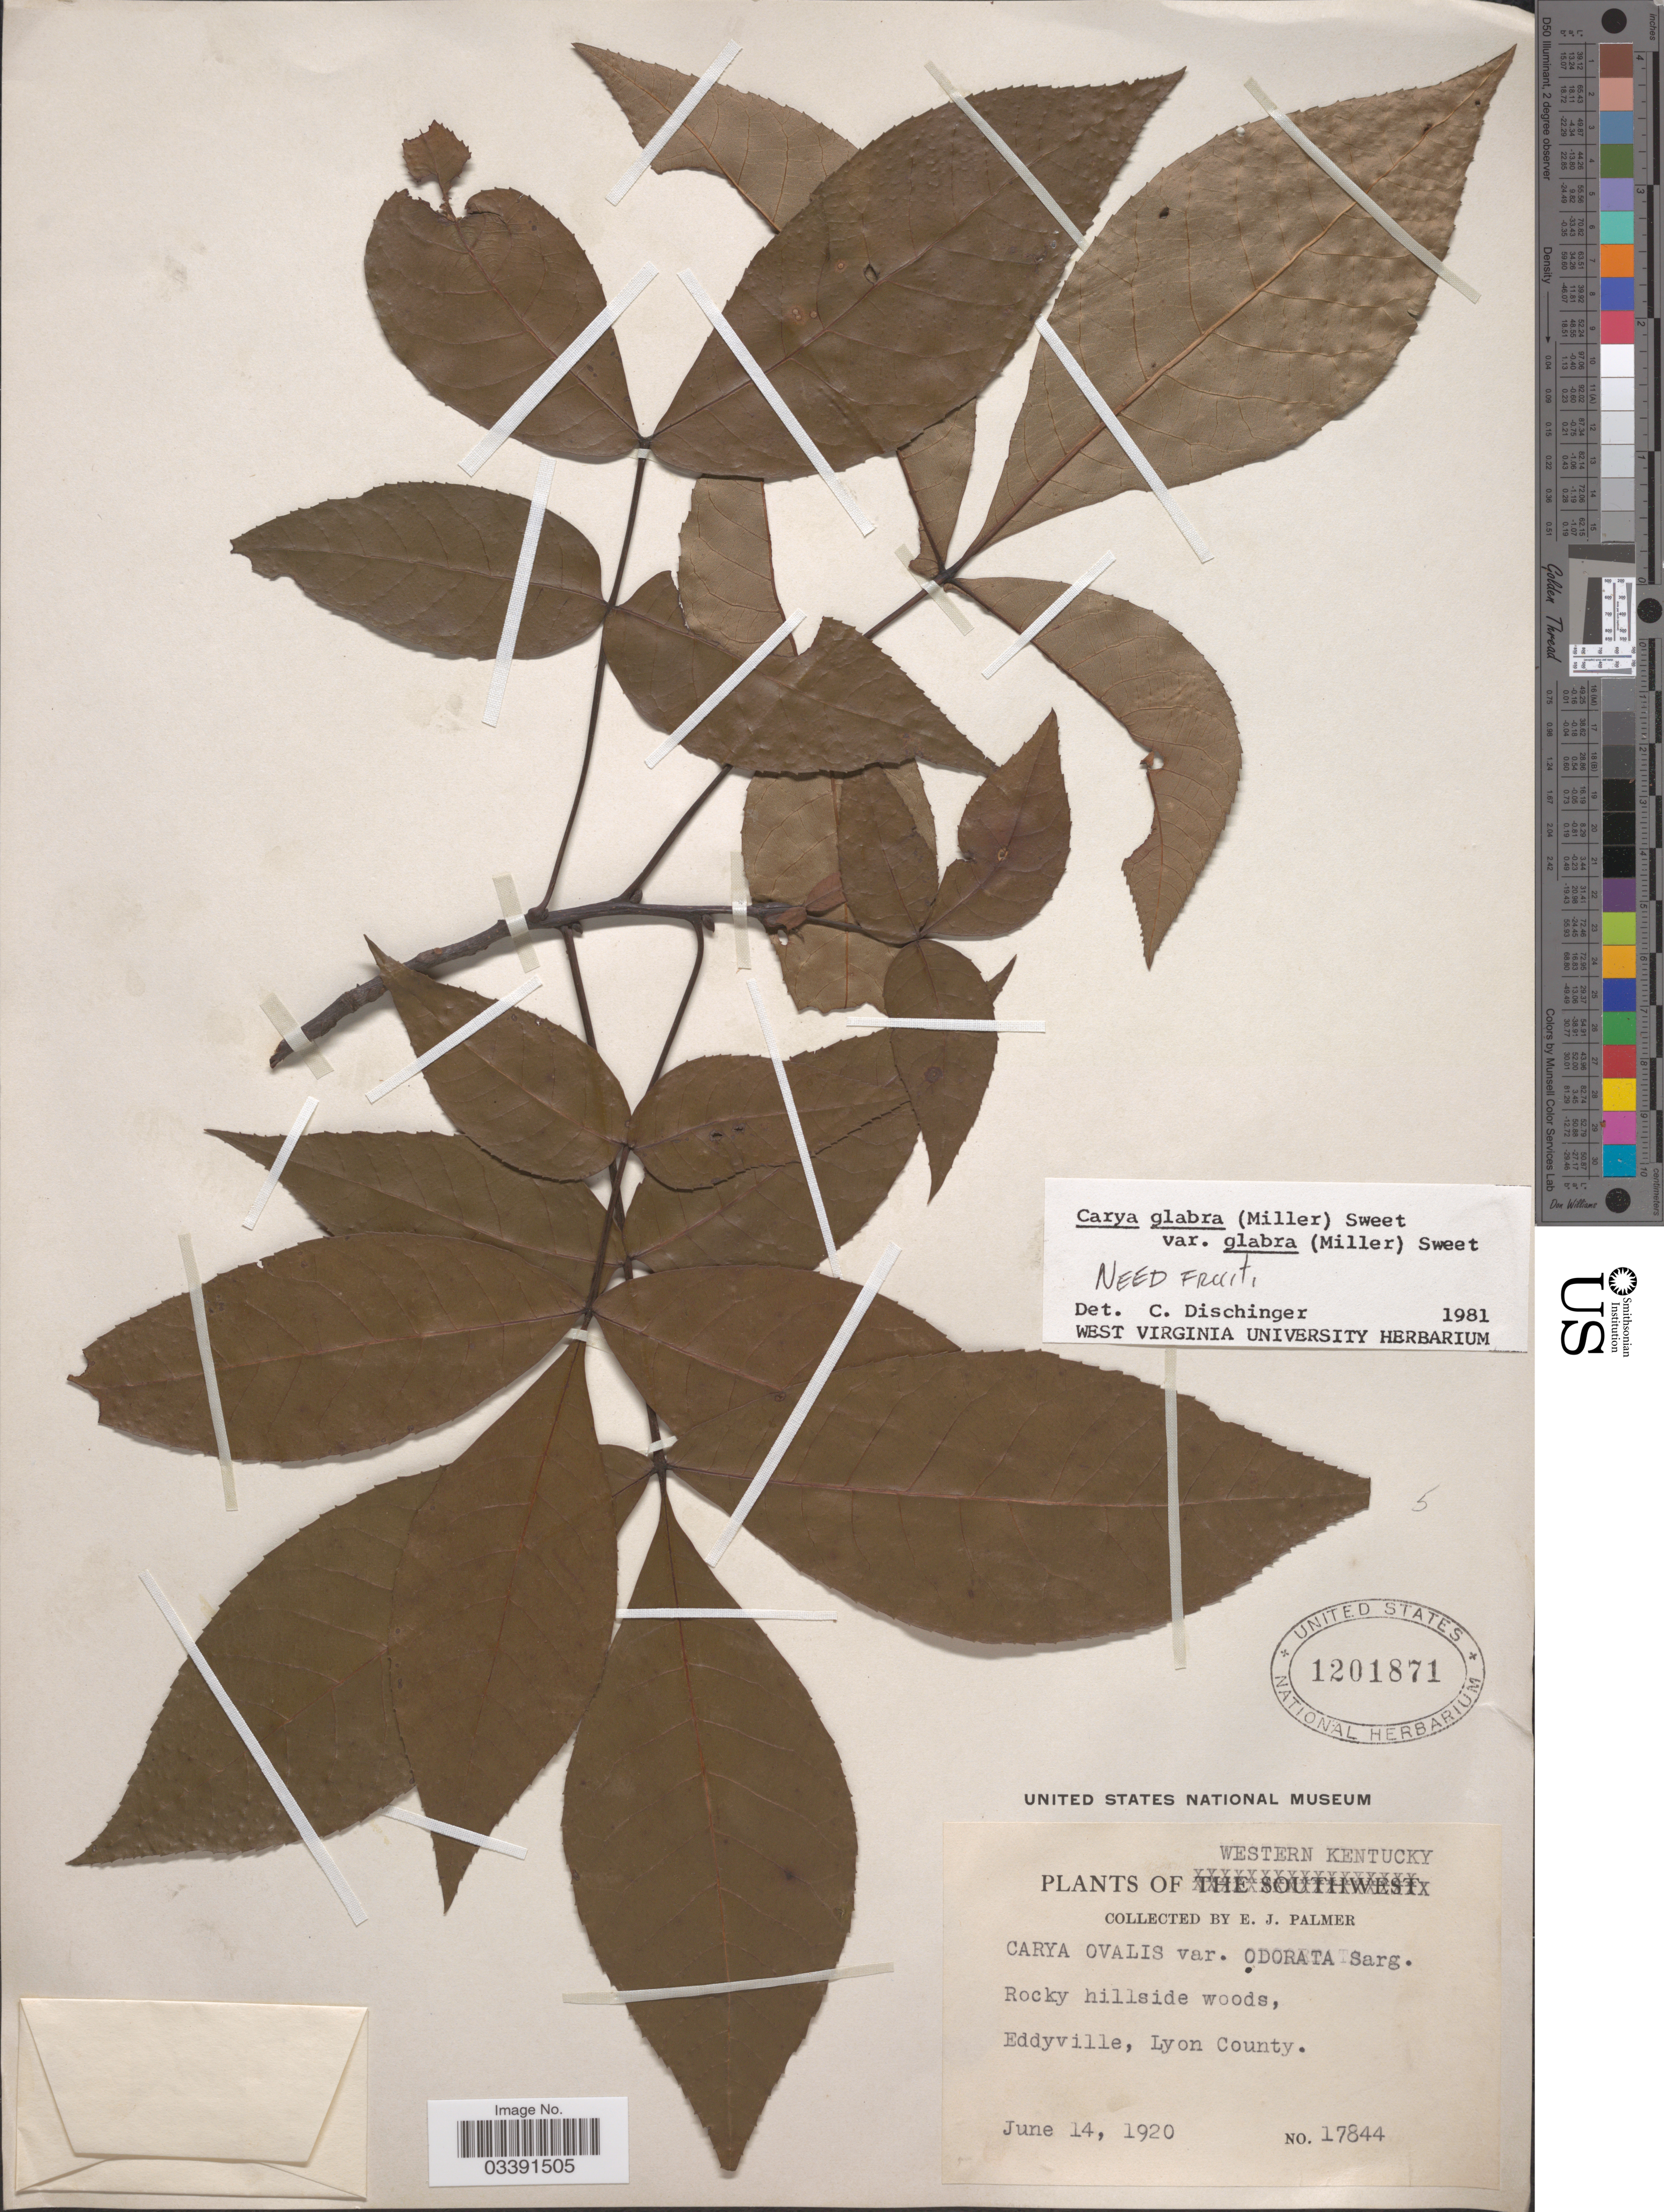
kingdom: Plantae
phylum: Tracheophyta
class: Magnoliopsida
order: Fagales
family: Juglandaceae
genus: Carya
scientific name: Carya glabra var. glabra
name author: (Mill.) Sweet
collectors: E. J. Palmer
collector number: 17844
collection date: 1920-06-14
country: United States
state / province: Kentucky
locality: Western Kentucky. Eddyville, Lyon County.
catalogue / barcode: US 1201871